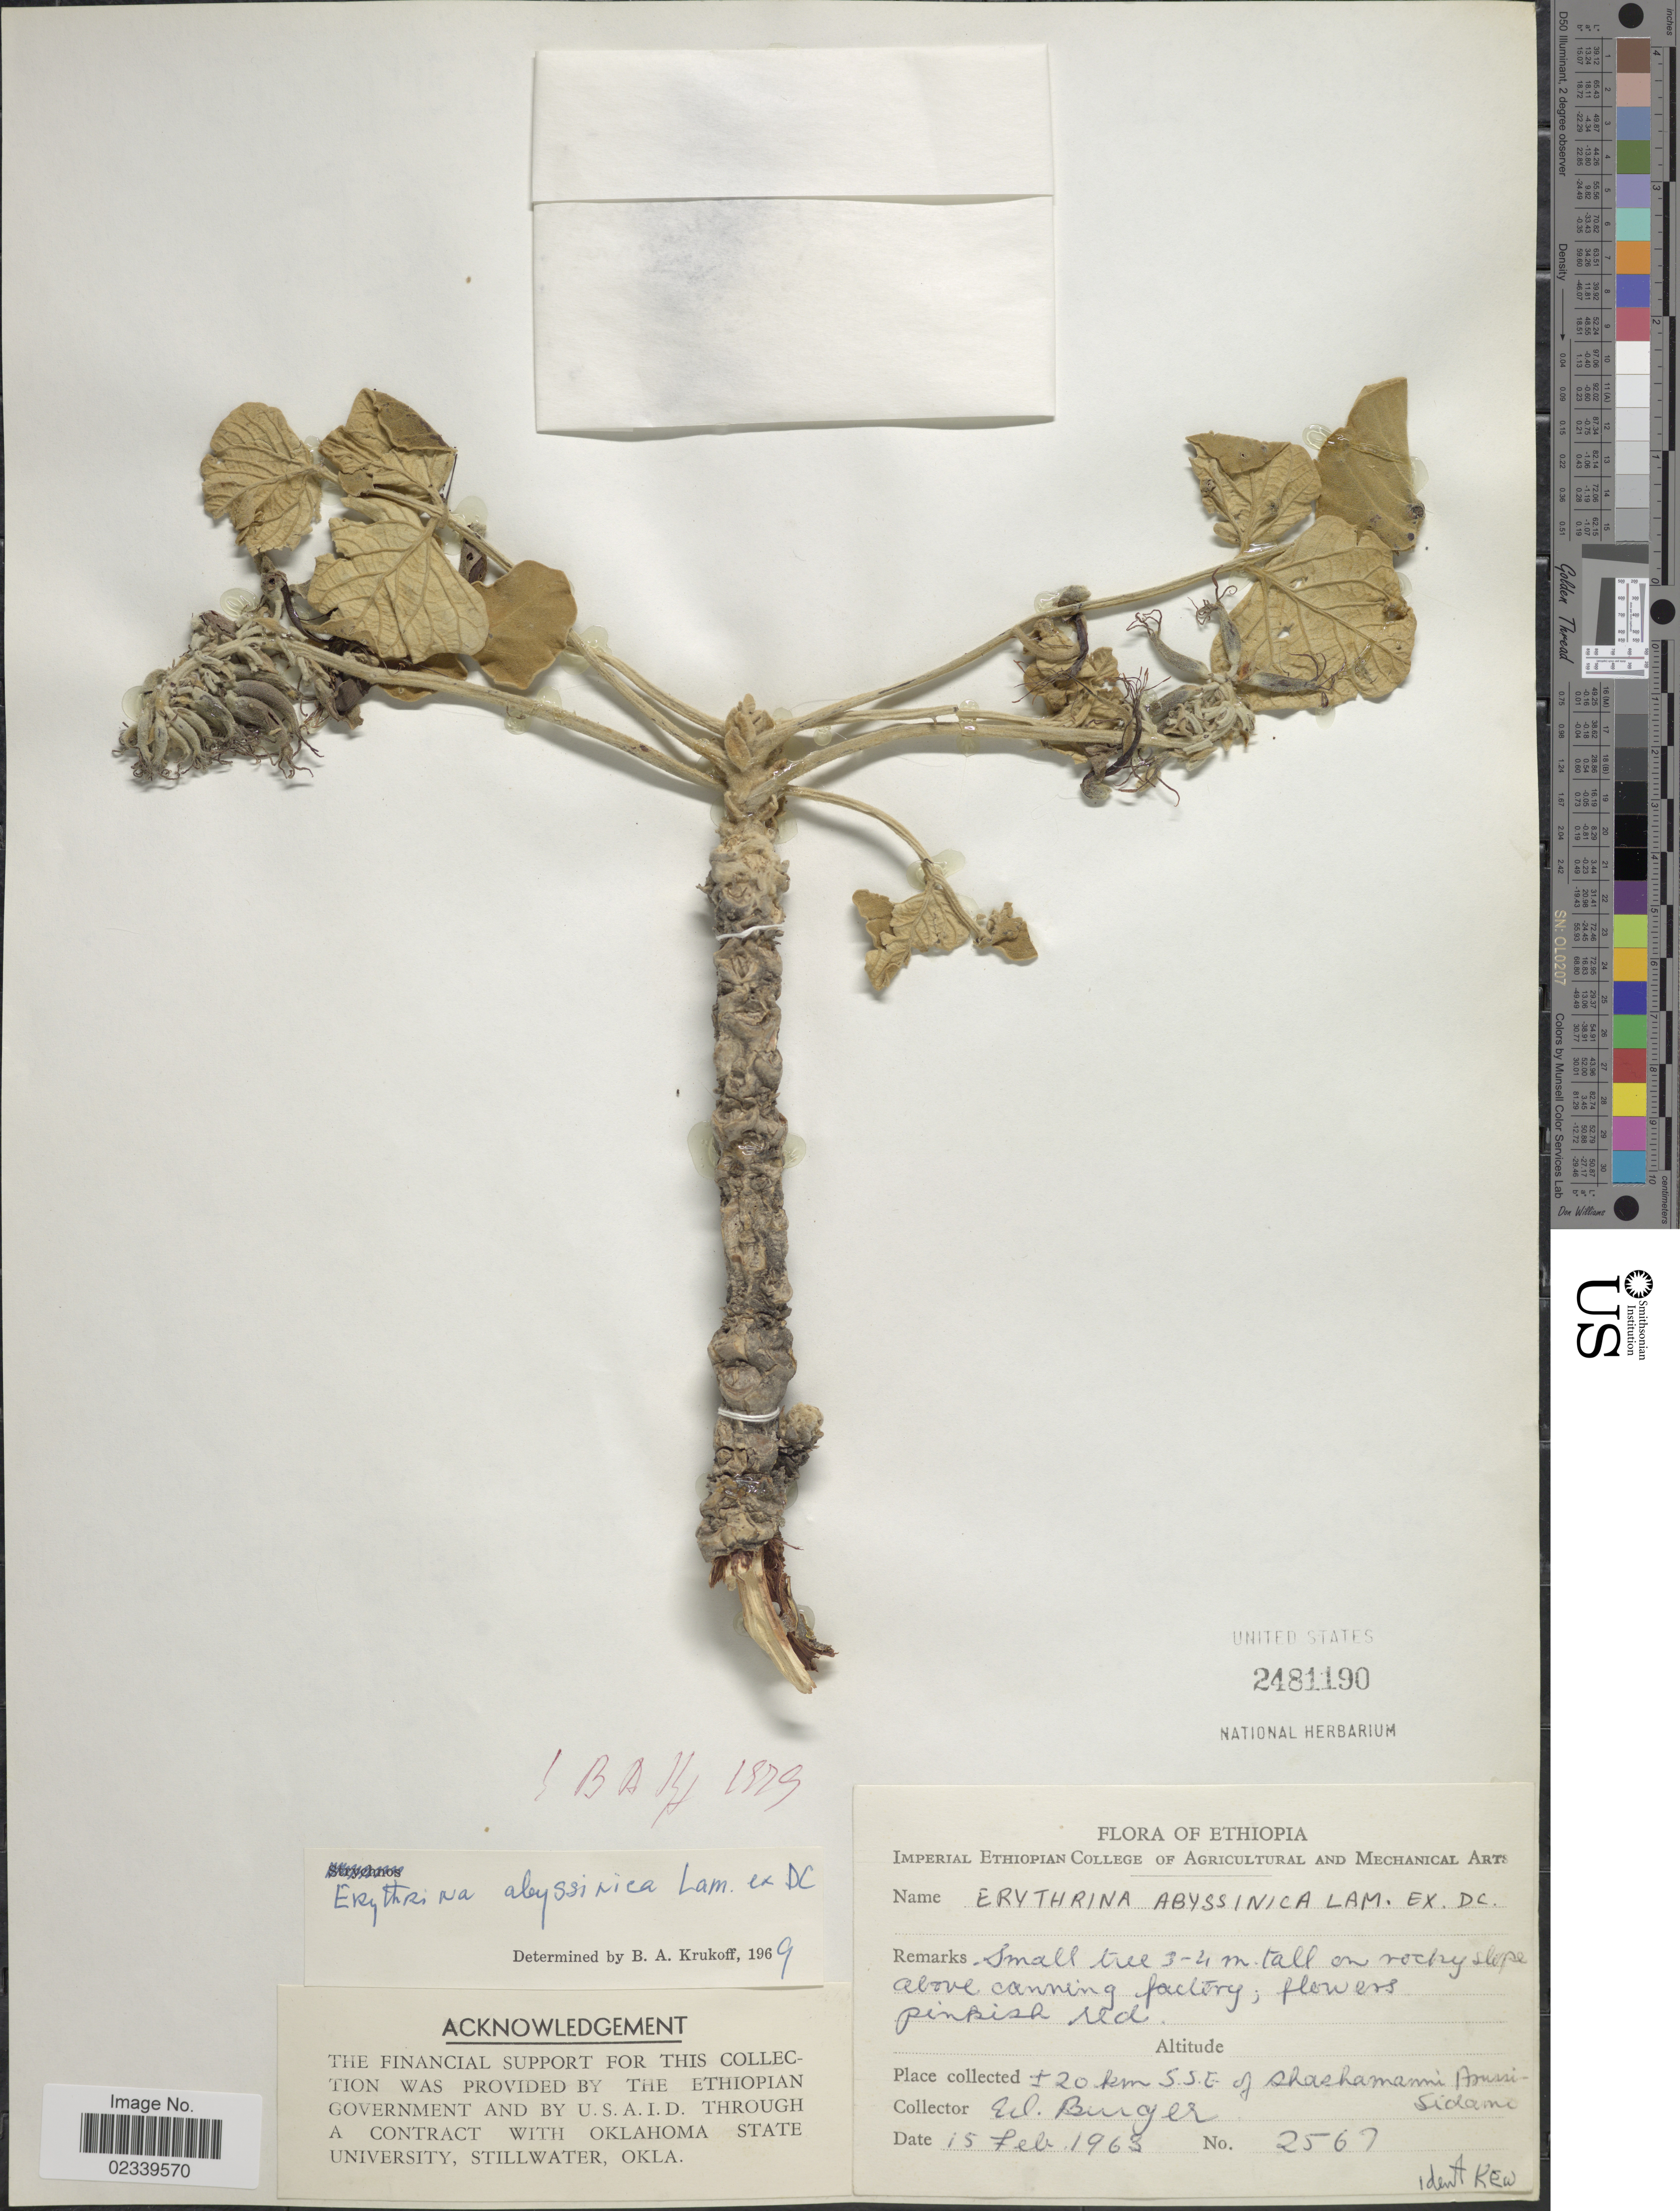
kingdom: Plantae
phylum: Tracheophyta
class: Magnoliopsida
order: Fabales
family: Fabaceae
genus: Erythrina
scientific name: Erythrina abyssinica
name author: Lam.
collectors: W. Burger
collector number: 2567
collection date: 1963-02-15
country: Ethiopia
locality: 20 km SSE of Shashamanim Arussisidamo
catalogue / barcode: US 2481190